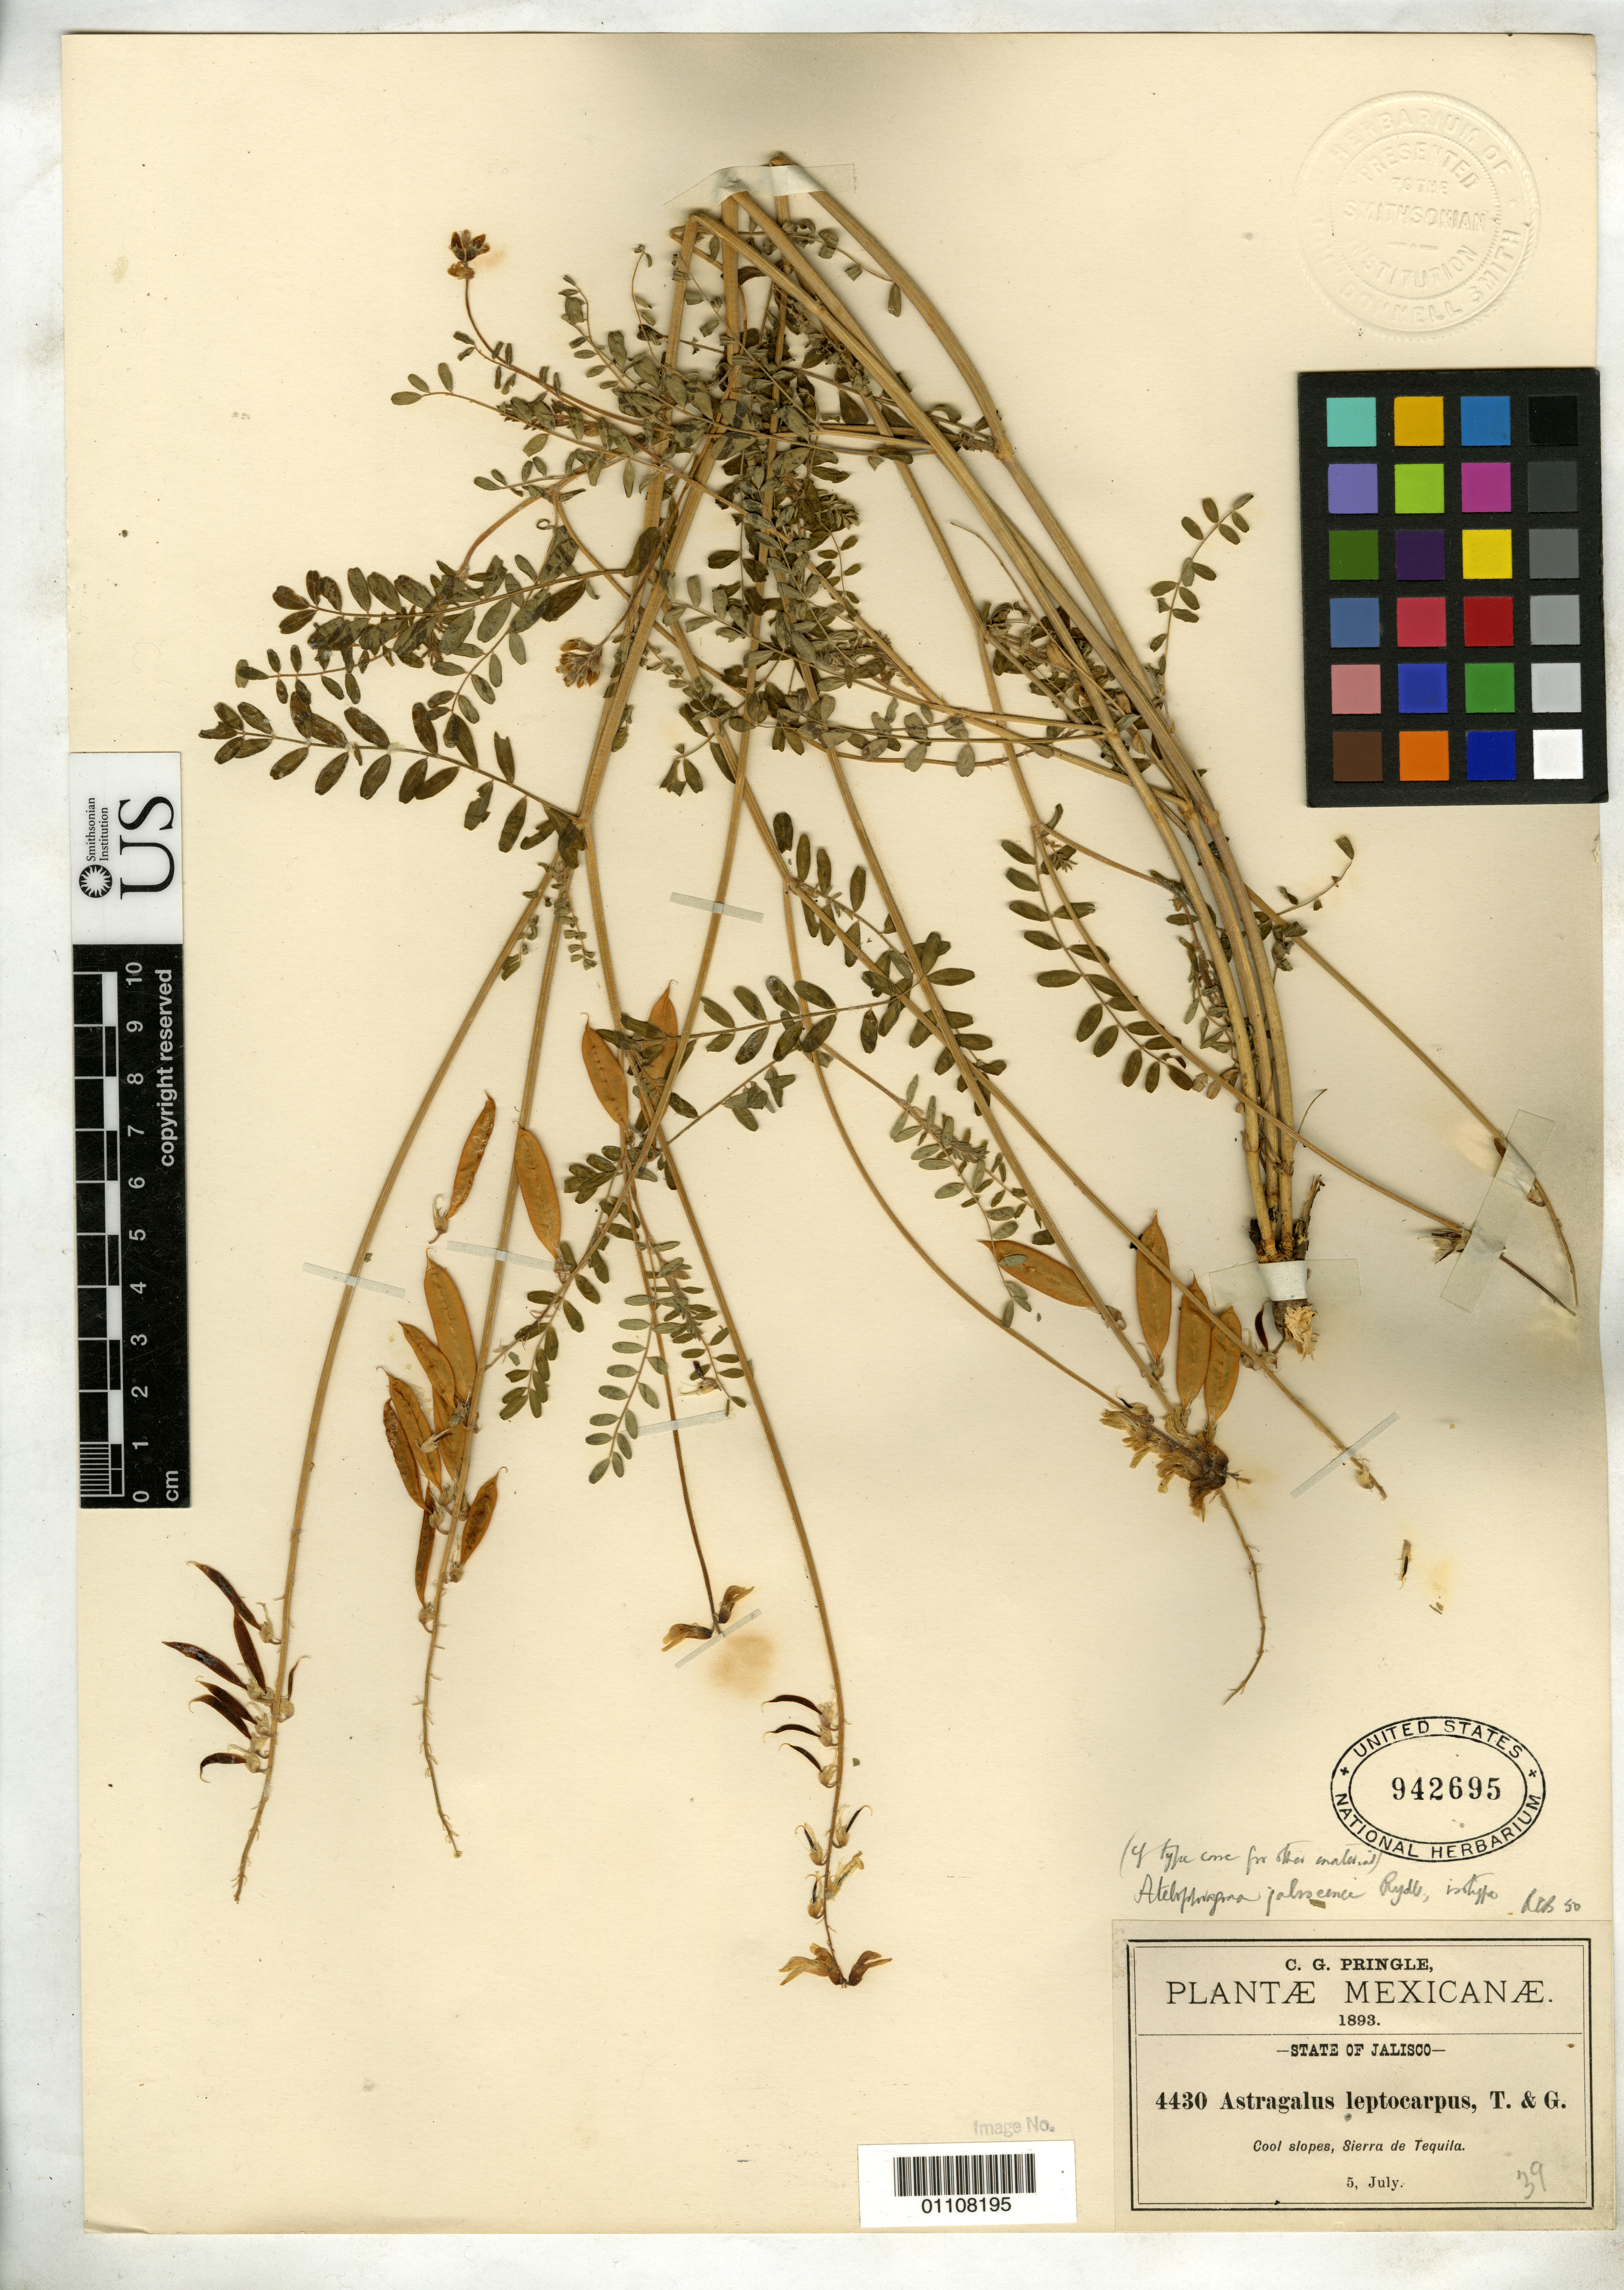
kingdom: Plantae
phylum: Tracheophyta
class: Magnoliopsida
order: Fabales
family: Fabaceae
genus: Atelophragma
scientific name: Atelophragma jaliscense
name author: Rydb.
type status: Isotype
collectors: C. G. Pringle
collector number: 4430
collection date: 1893-07-05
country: Mexico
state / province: Jalisco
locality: Sierra de Tequila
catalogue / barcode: US 942695